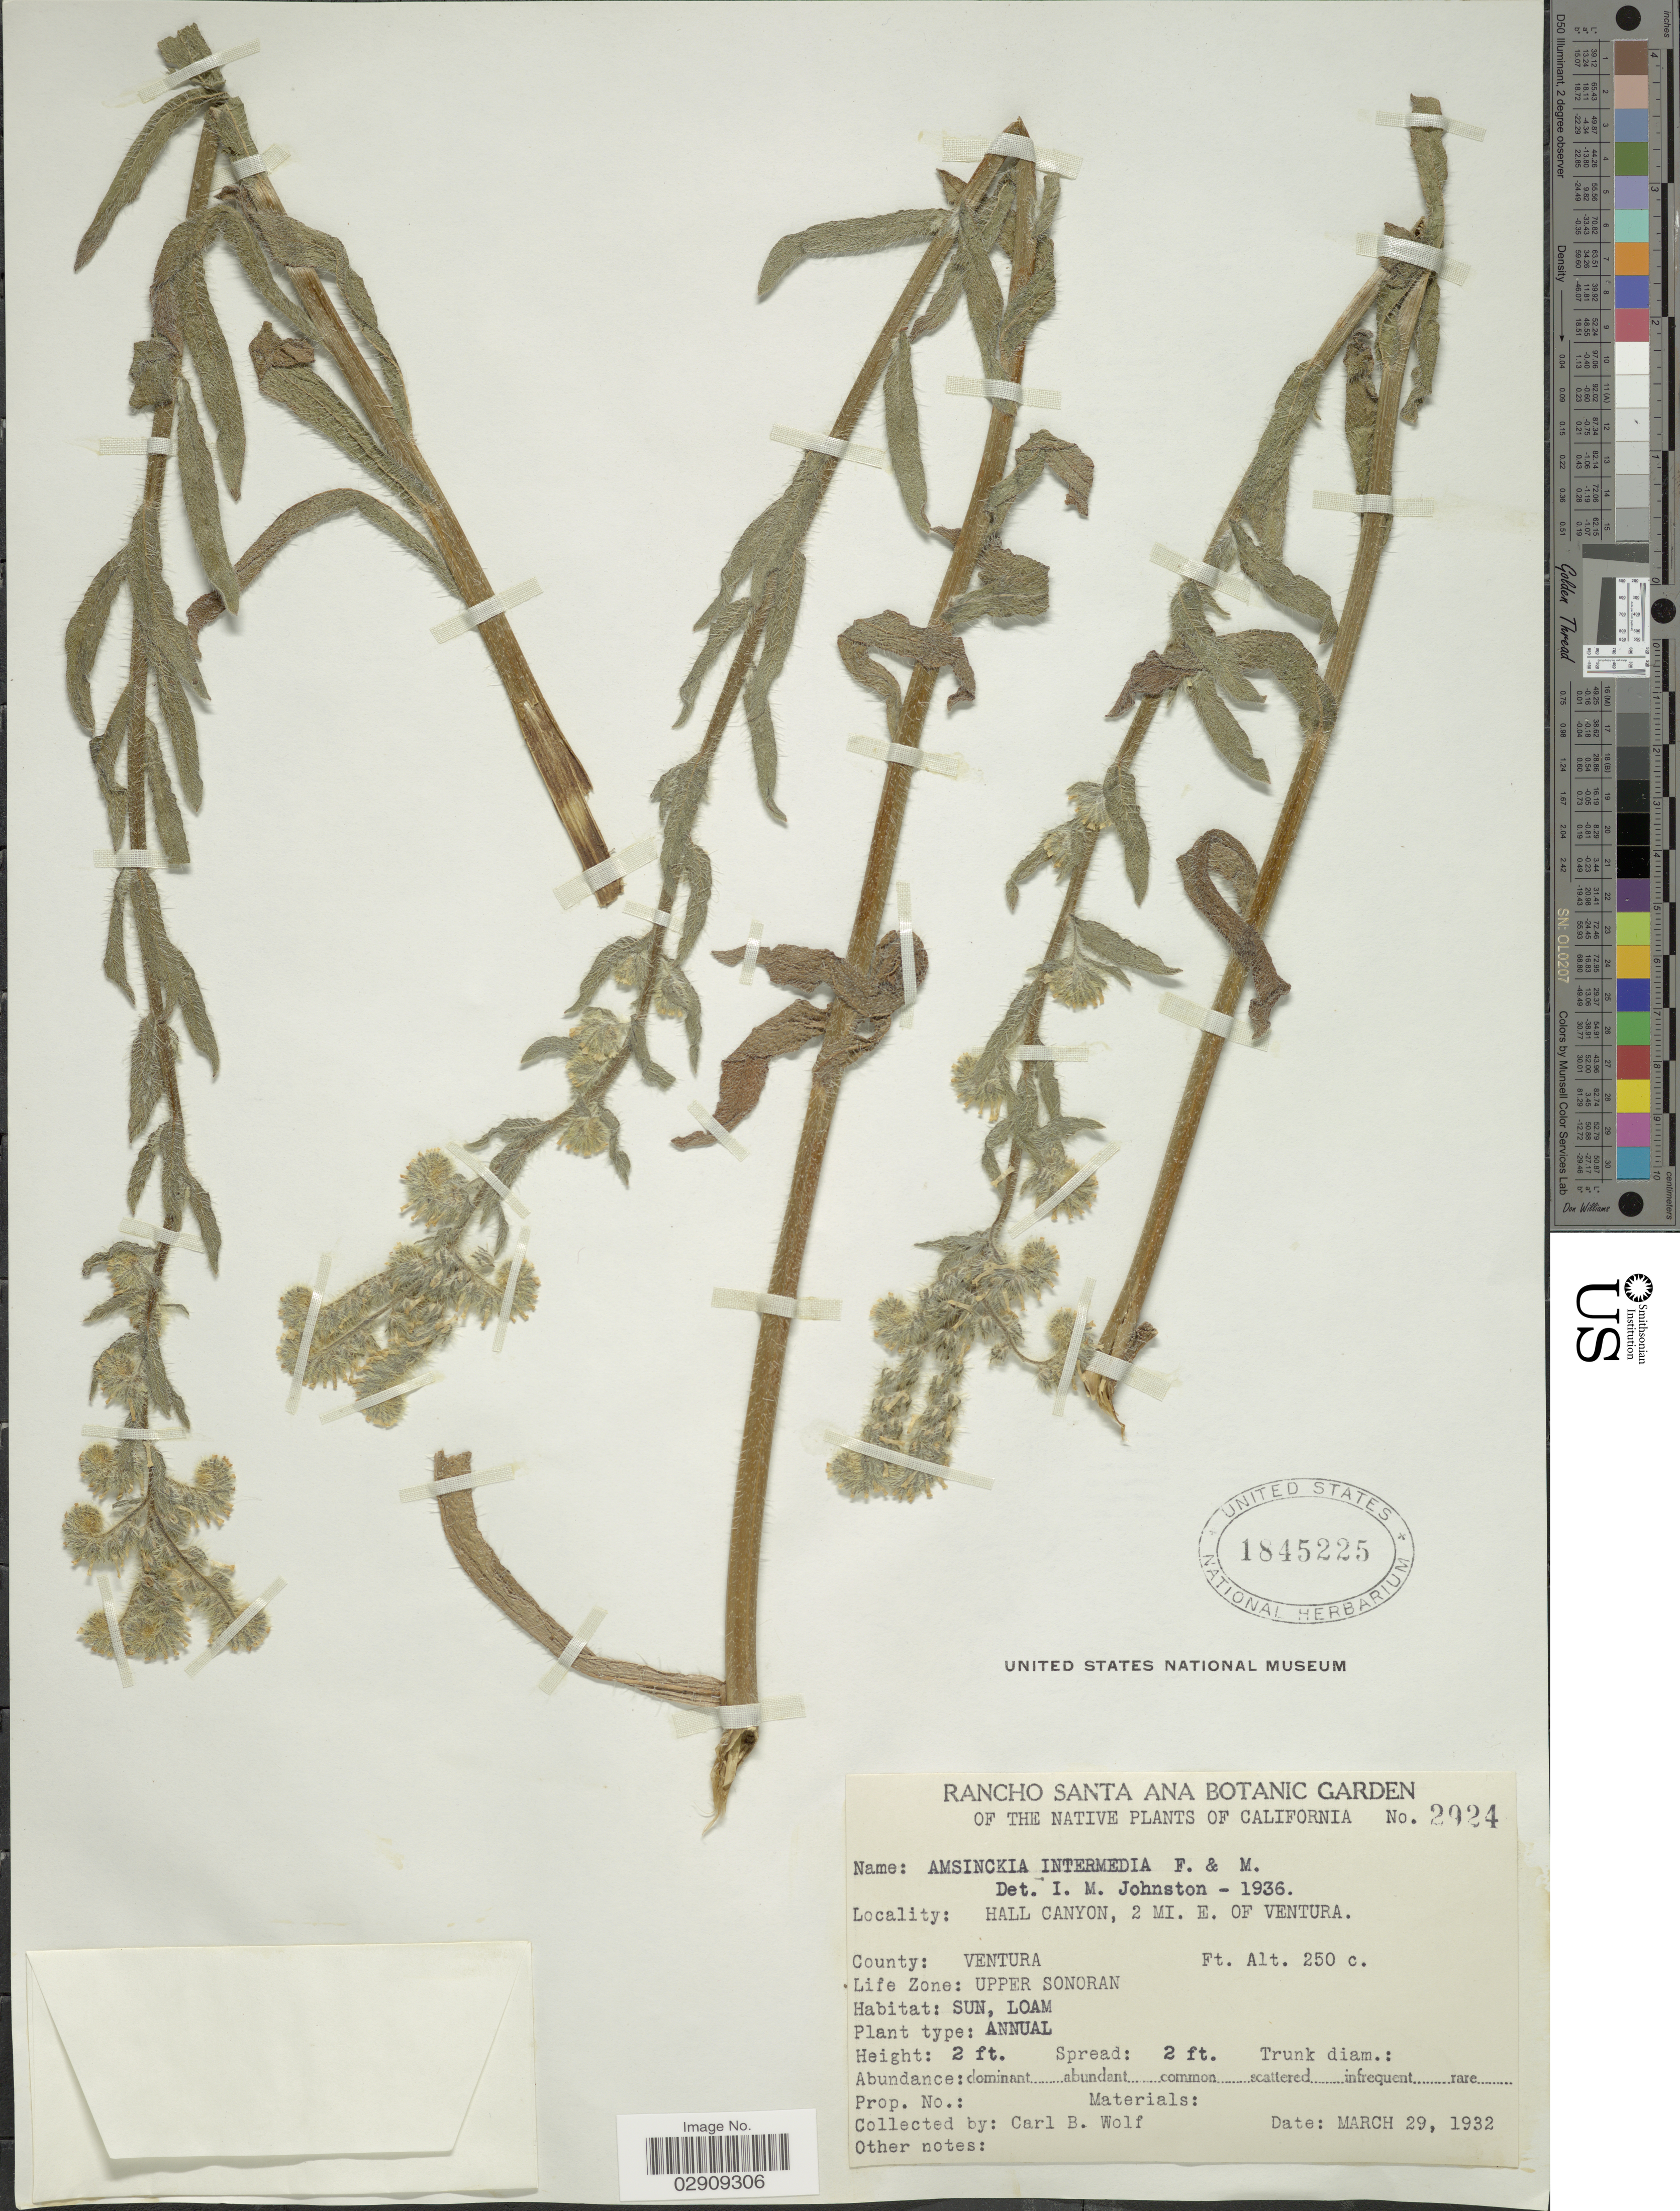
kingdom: Plantae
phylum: Tracheophyta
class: Magnoliopsida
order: Boraginales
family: Boraginaceae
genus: Amsinckia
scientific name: Amsinckia menziesii var. intermedia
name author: (Fisch. & C.A. Mey.) Ganders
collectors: C. B. Wolf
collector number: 2924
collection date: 1932-03-29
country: United States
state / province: California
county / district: Ventura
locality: Hall Canyon, 2 mi. E. of Ventura. County: Ventura. Life Zone: Upper Sonoran.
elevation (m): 76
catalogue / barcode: US 1845225